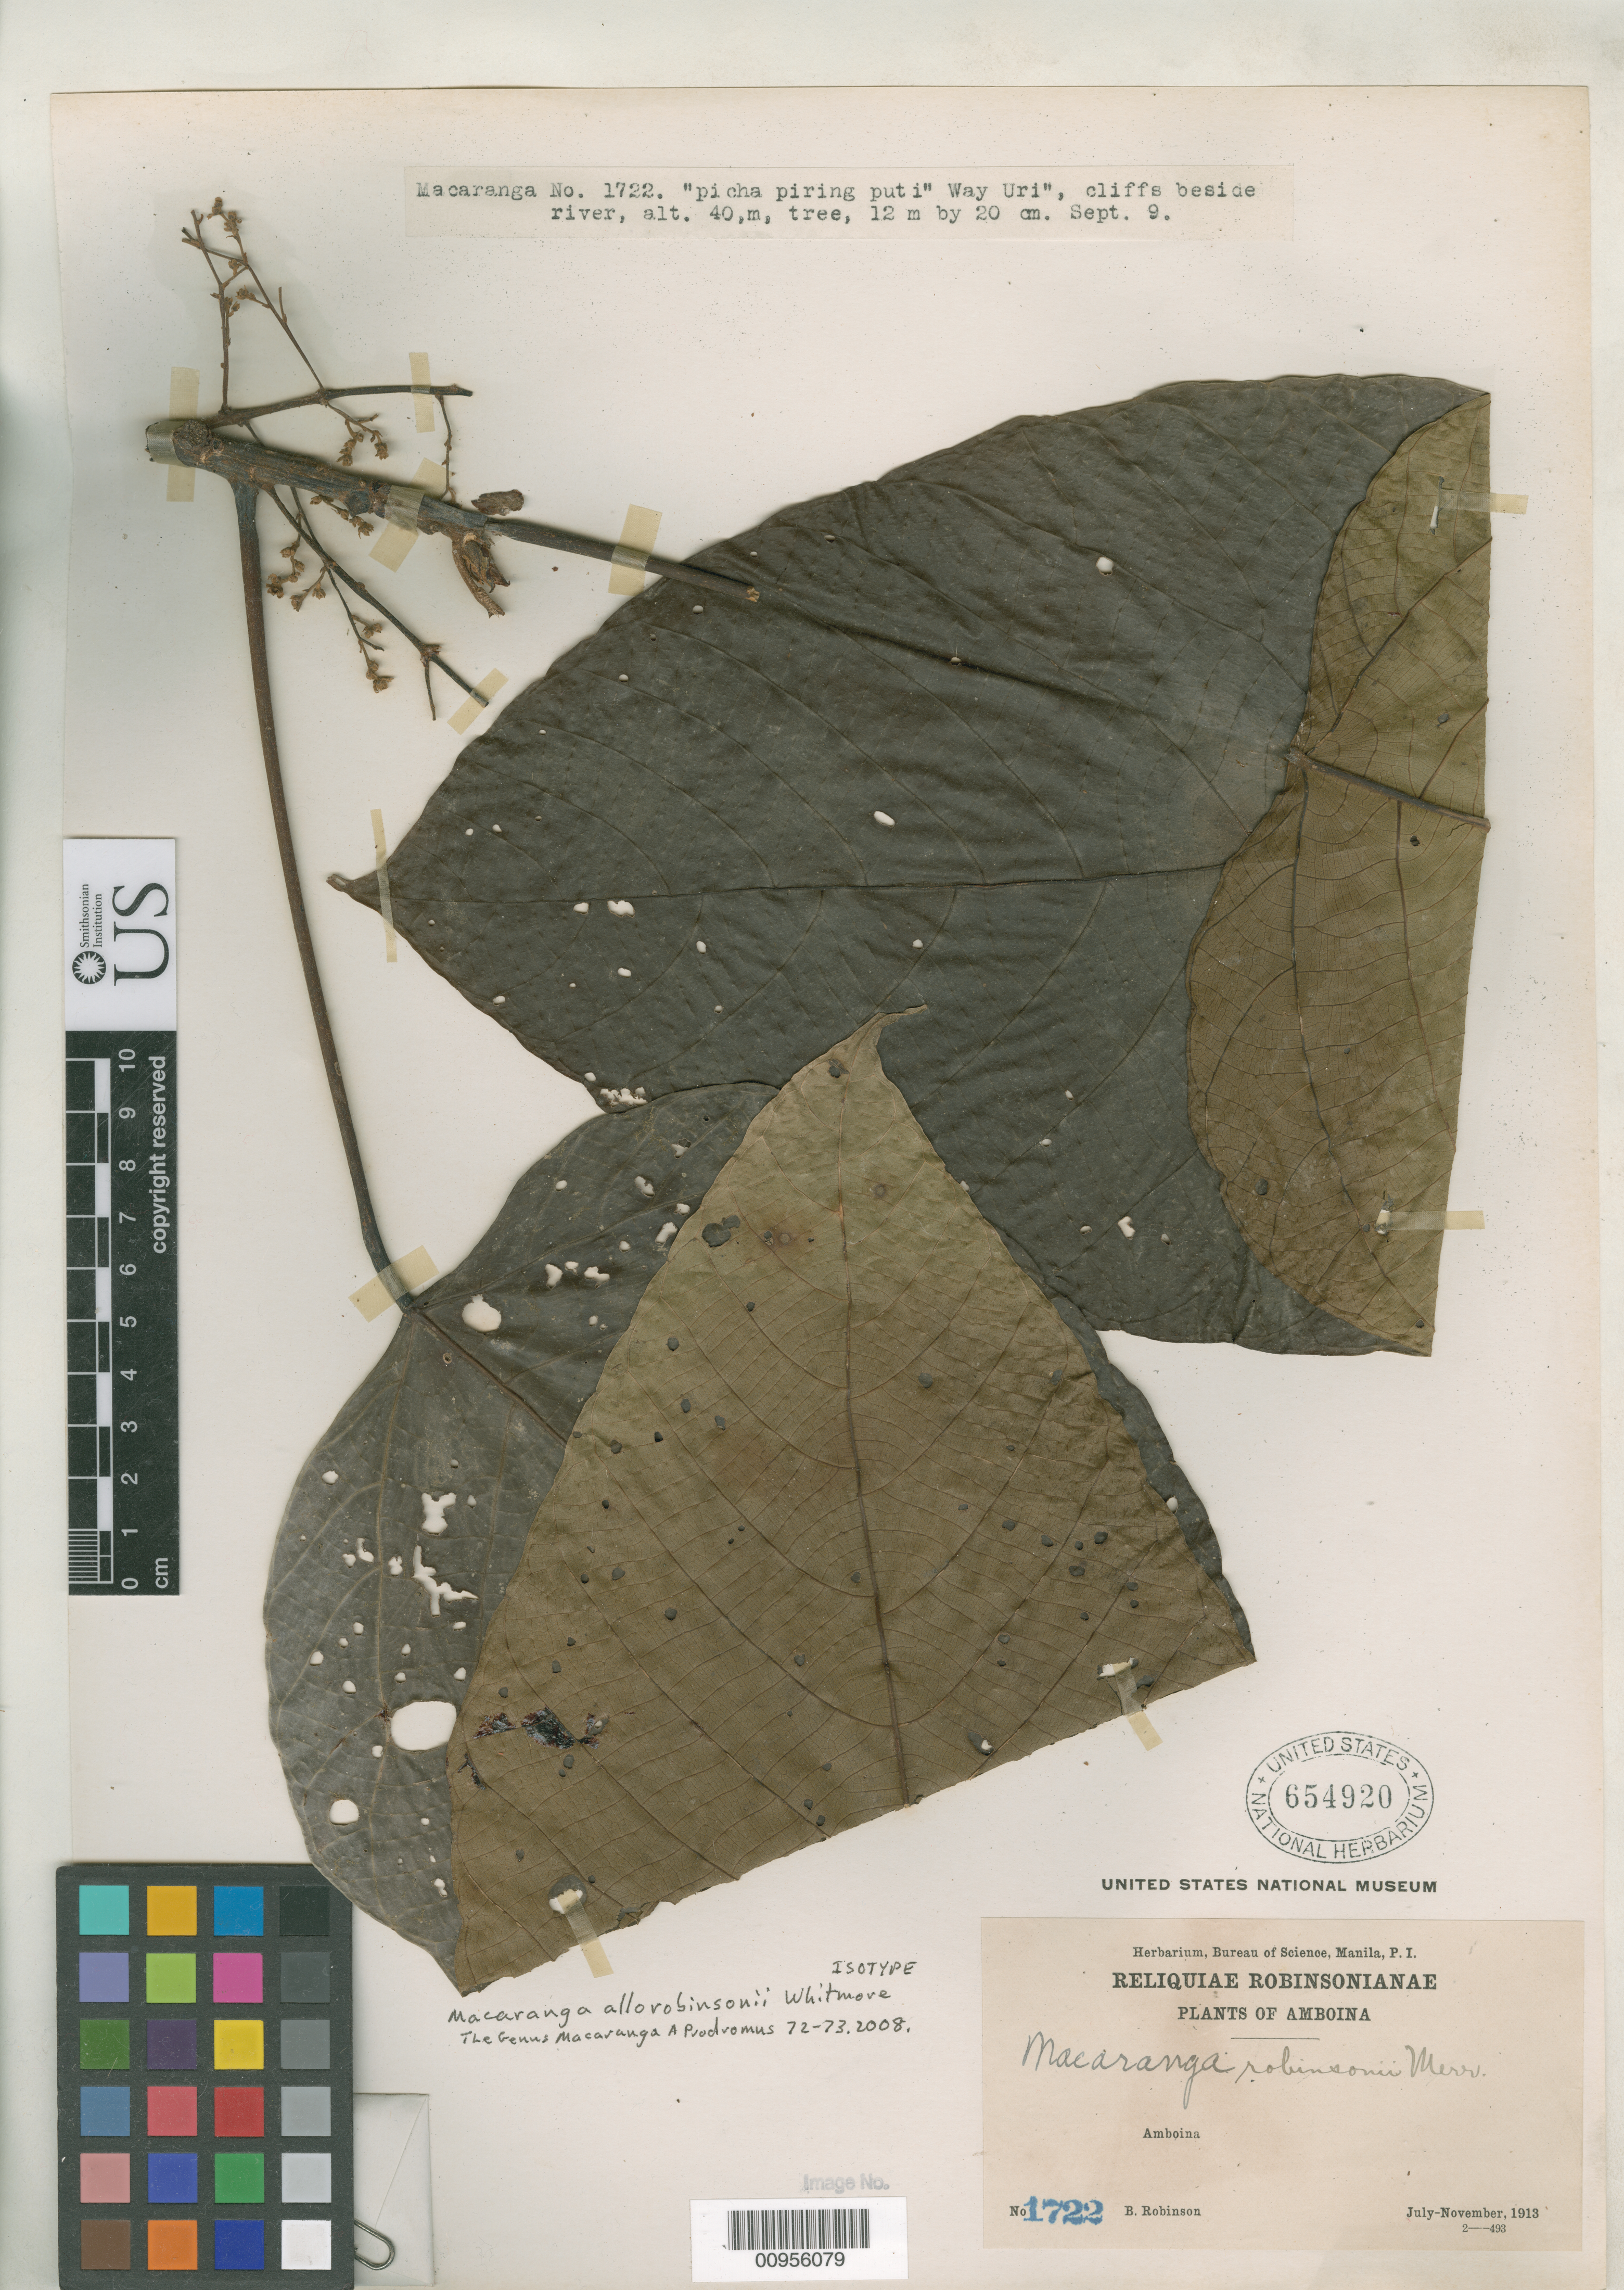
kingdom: Plantae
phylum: Tracheophyta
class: Magnoliopsida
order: Malpighiales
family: Euphorbiaceae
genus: Macaranga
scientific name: Macaranga allorobinsonii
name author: Whitmore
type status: Isotype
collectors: B. Robinson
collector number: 1722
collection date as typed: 09 Sep 1913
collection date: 1913-09-09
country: Indonesia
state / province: Maluku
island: Amboina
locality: Amboina. [Protologue, "Maluku, Ambon"]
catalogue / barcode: US 654920